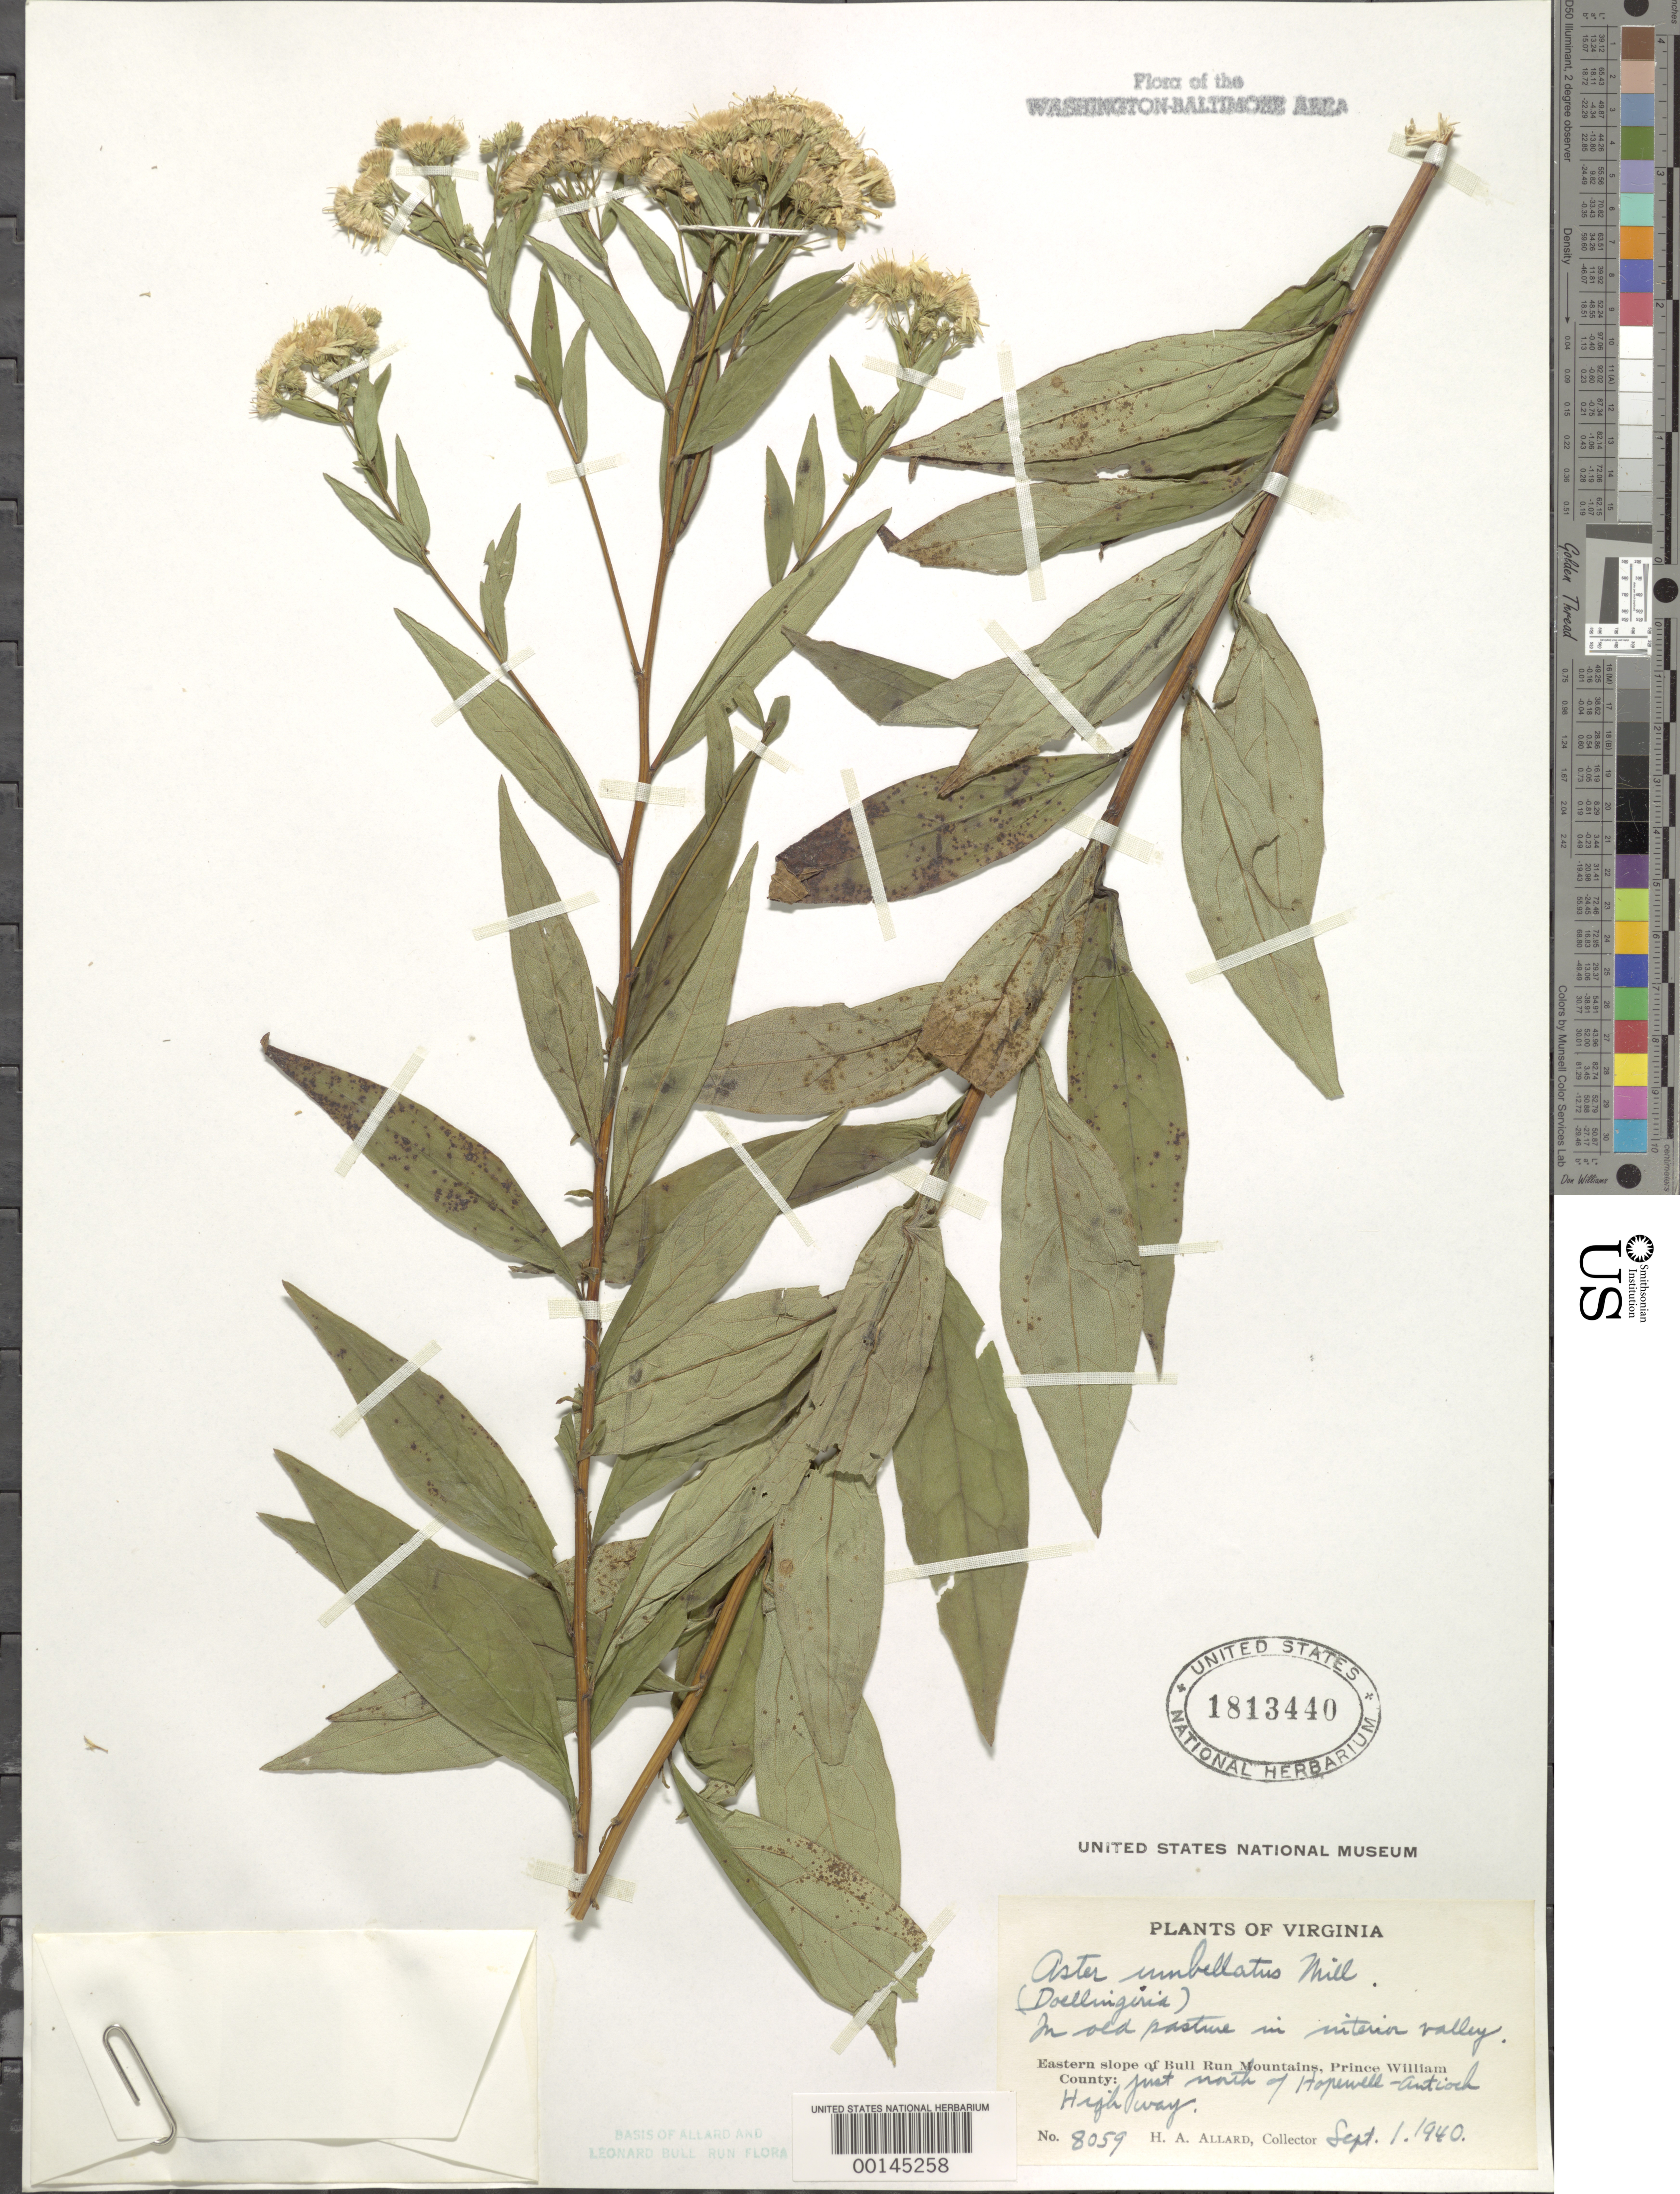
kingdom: Plantae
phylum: Tracheophyta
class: Magnoliopsida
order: Asterales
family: Asteraceae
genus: Doellingeria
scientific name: Doellingeria umbellata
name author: (Mill.) Nees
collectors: H. A. Allard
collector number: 8059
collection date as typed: -1 Sep 1940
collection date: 1940-09-01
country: United States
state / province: Virginia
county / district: Prince William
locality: North of Hopewell-Antioch Highway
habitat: Old pasture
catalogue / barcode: US 1813440